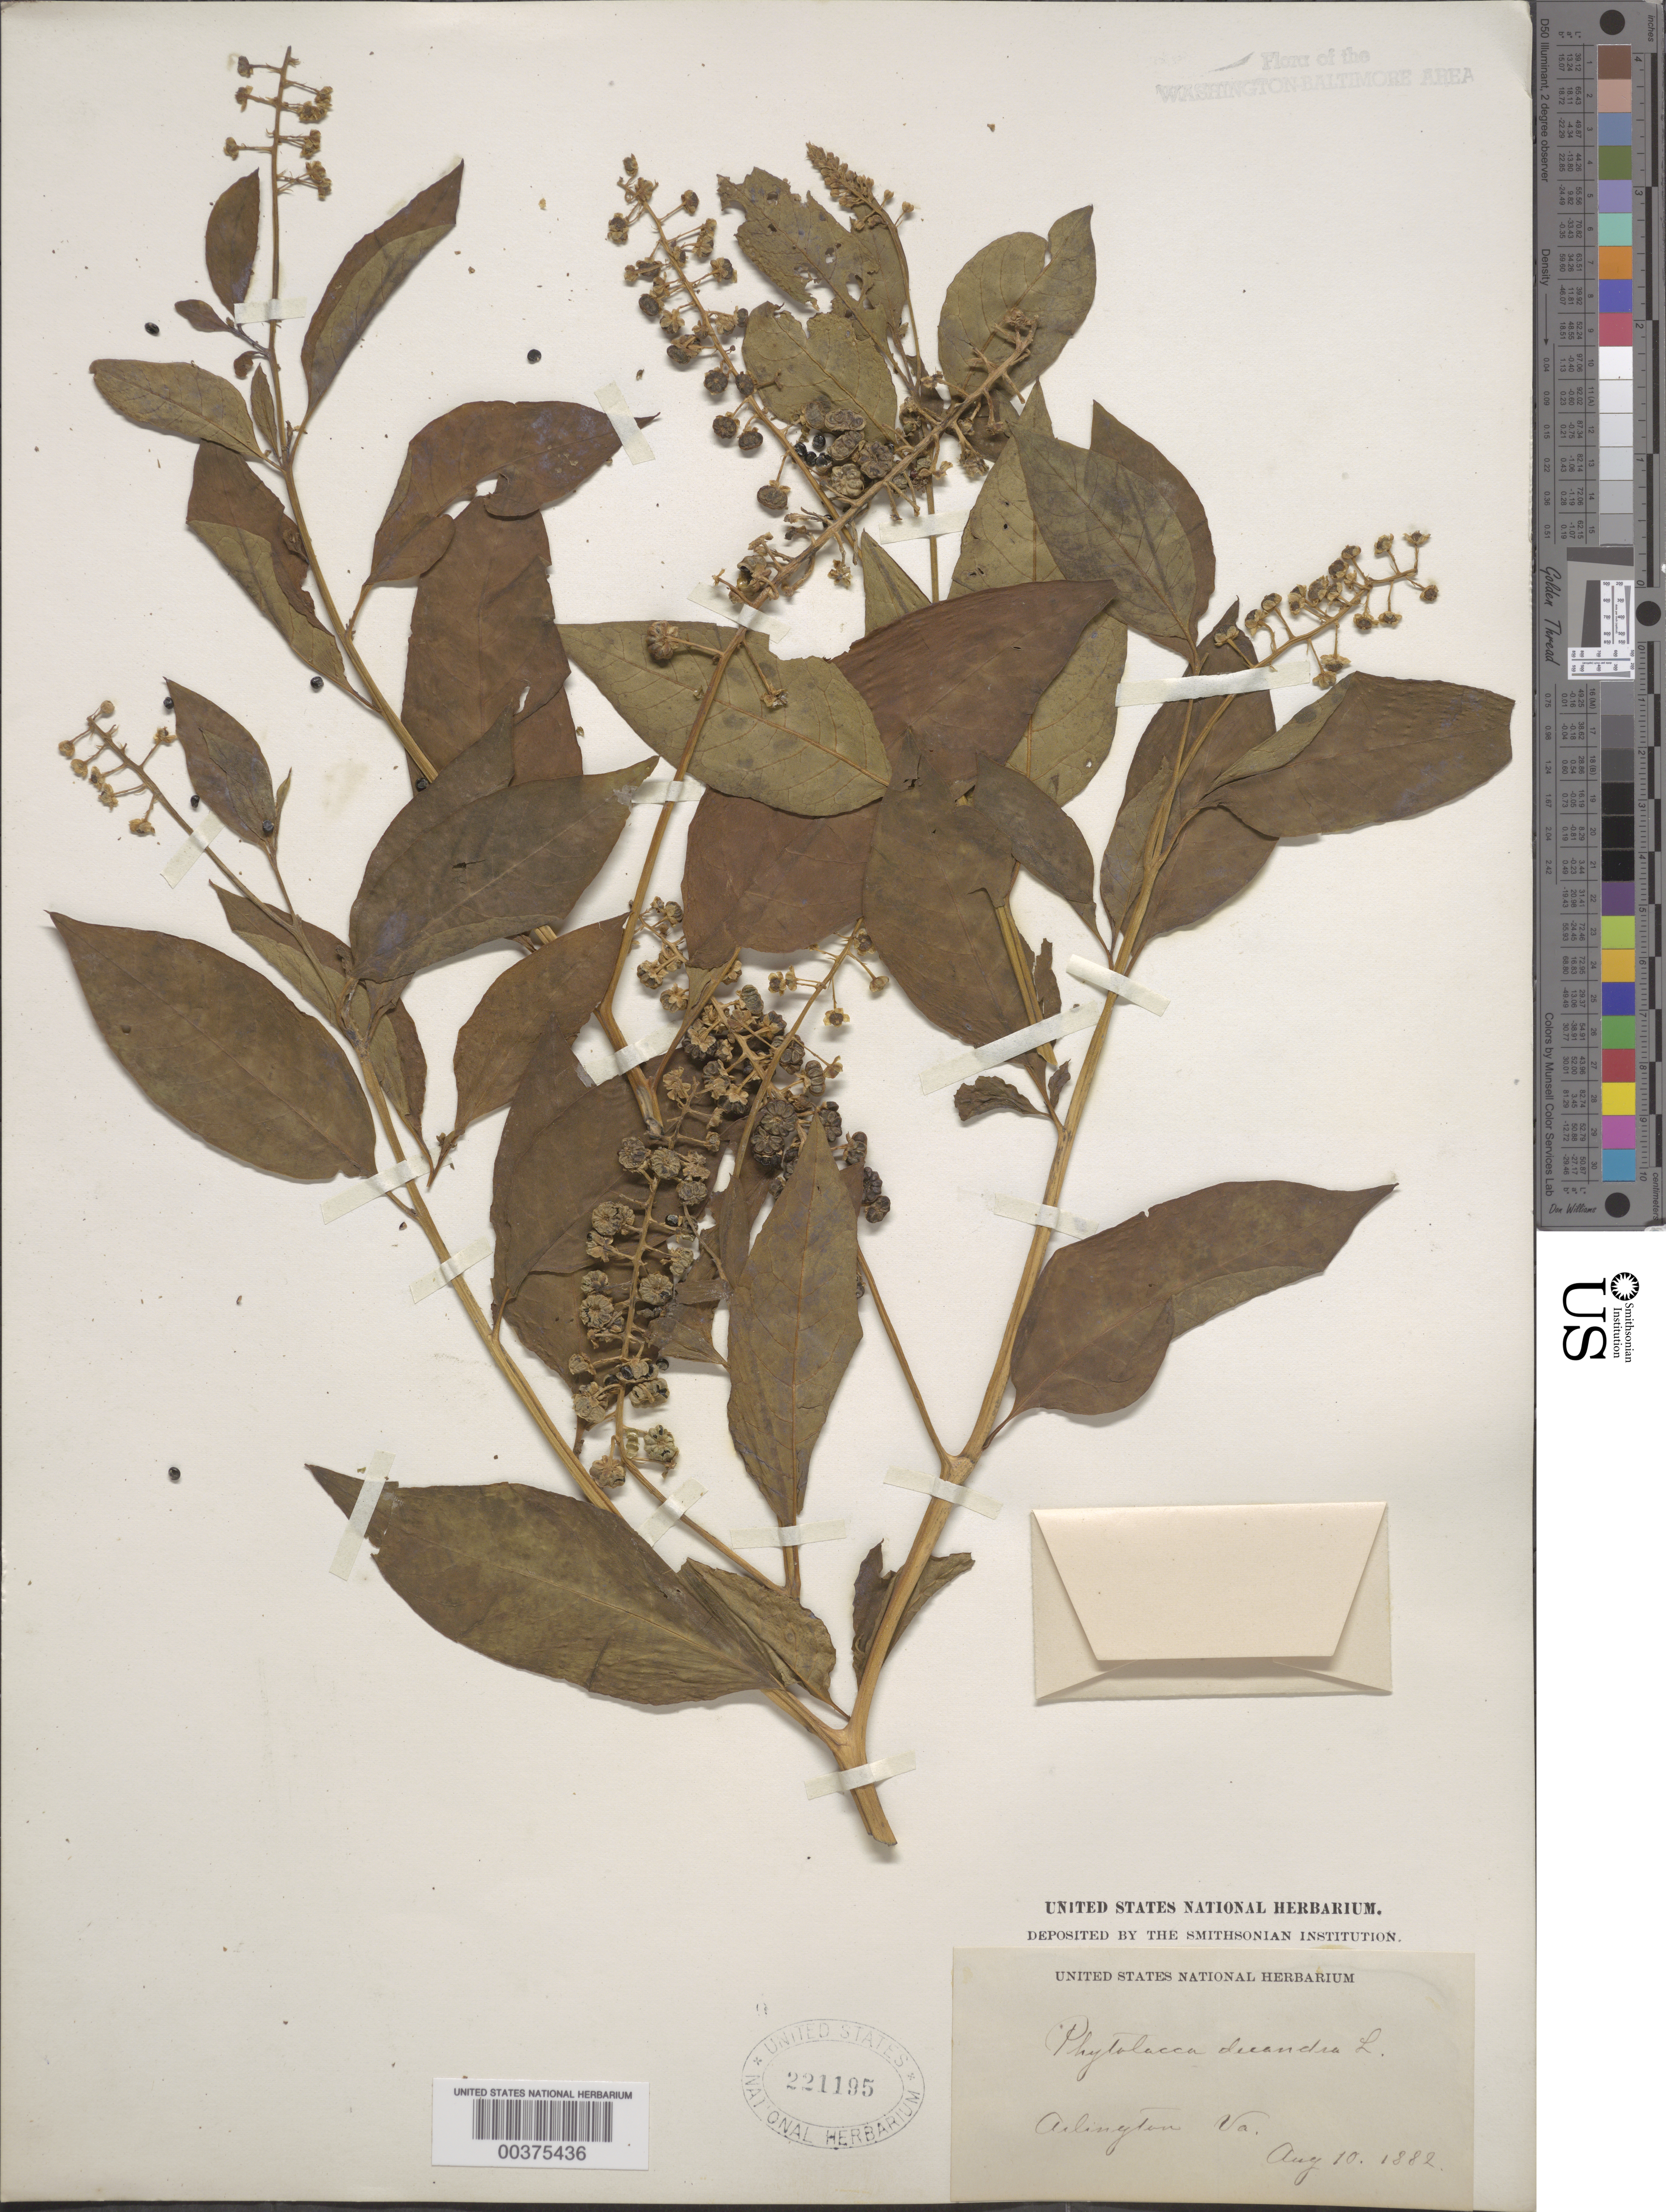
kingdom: Plantae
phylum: Tracheophyta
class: Magnoliopsida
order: Caryophyllales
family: Phytolaccaceae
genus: Phytolacca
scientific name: Phytolacca americana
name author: L.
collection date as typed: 10 Aug 1882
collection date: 1882-08-10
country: United States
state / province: Virginia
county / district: Arlington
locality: Arlington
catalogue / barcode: US 221195